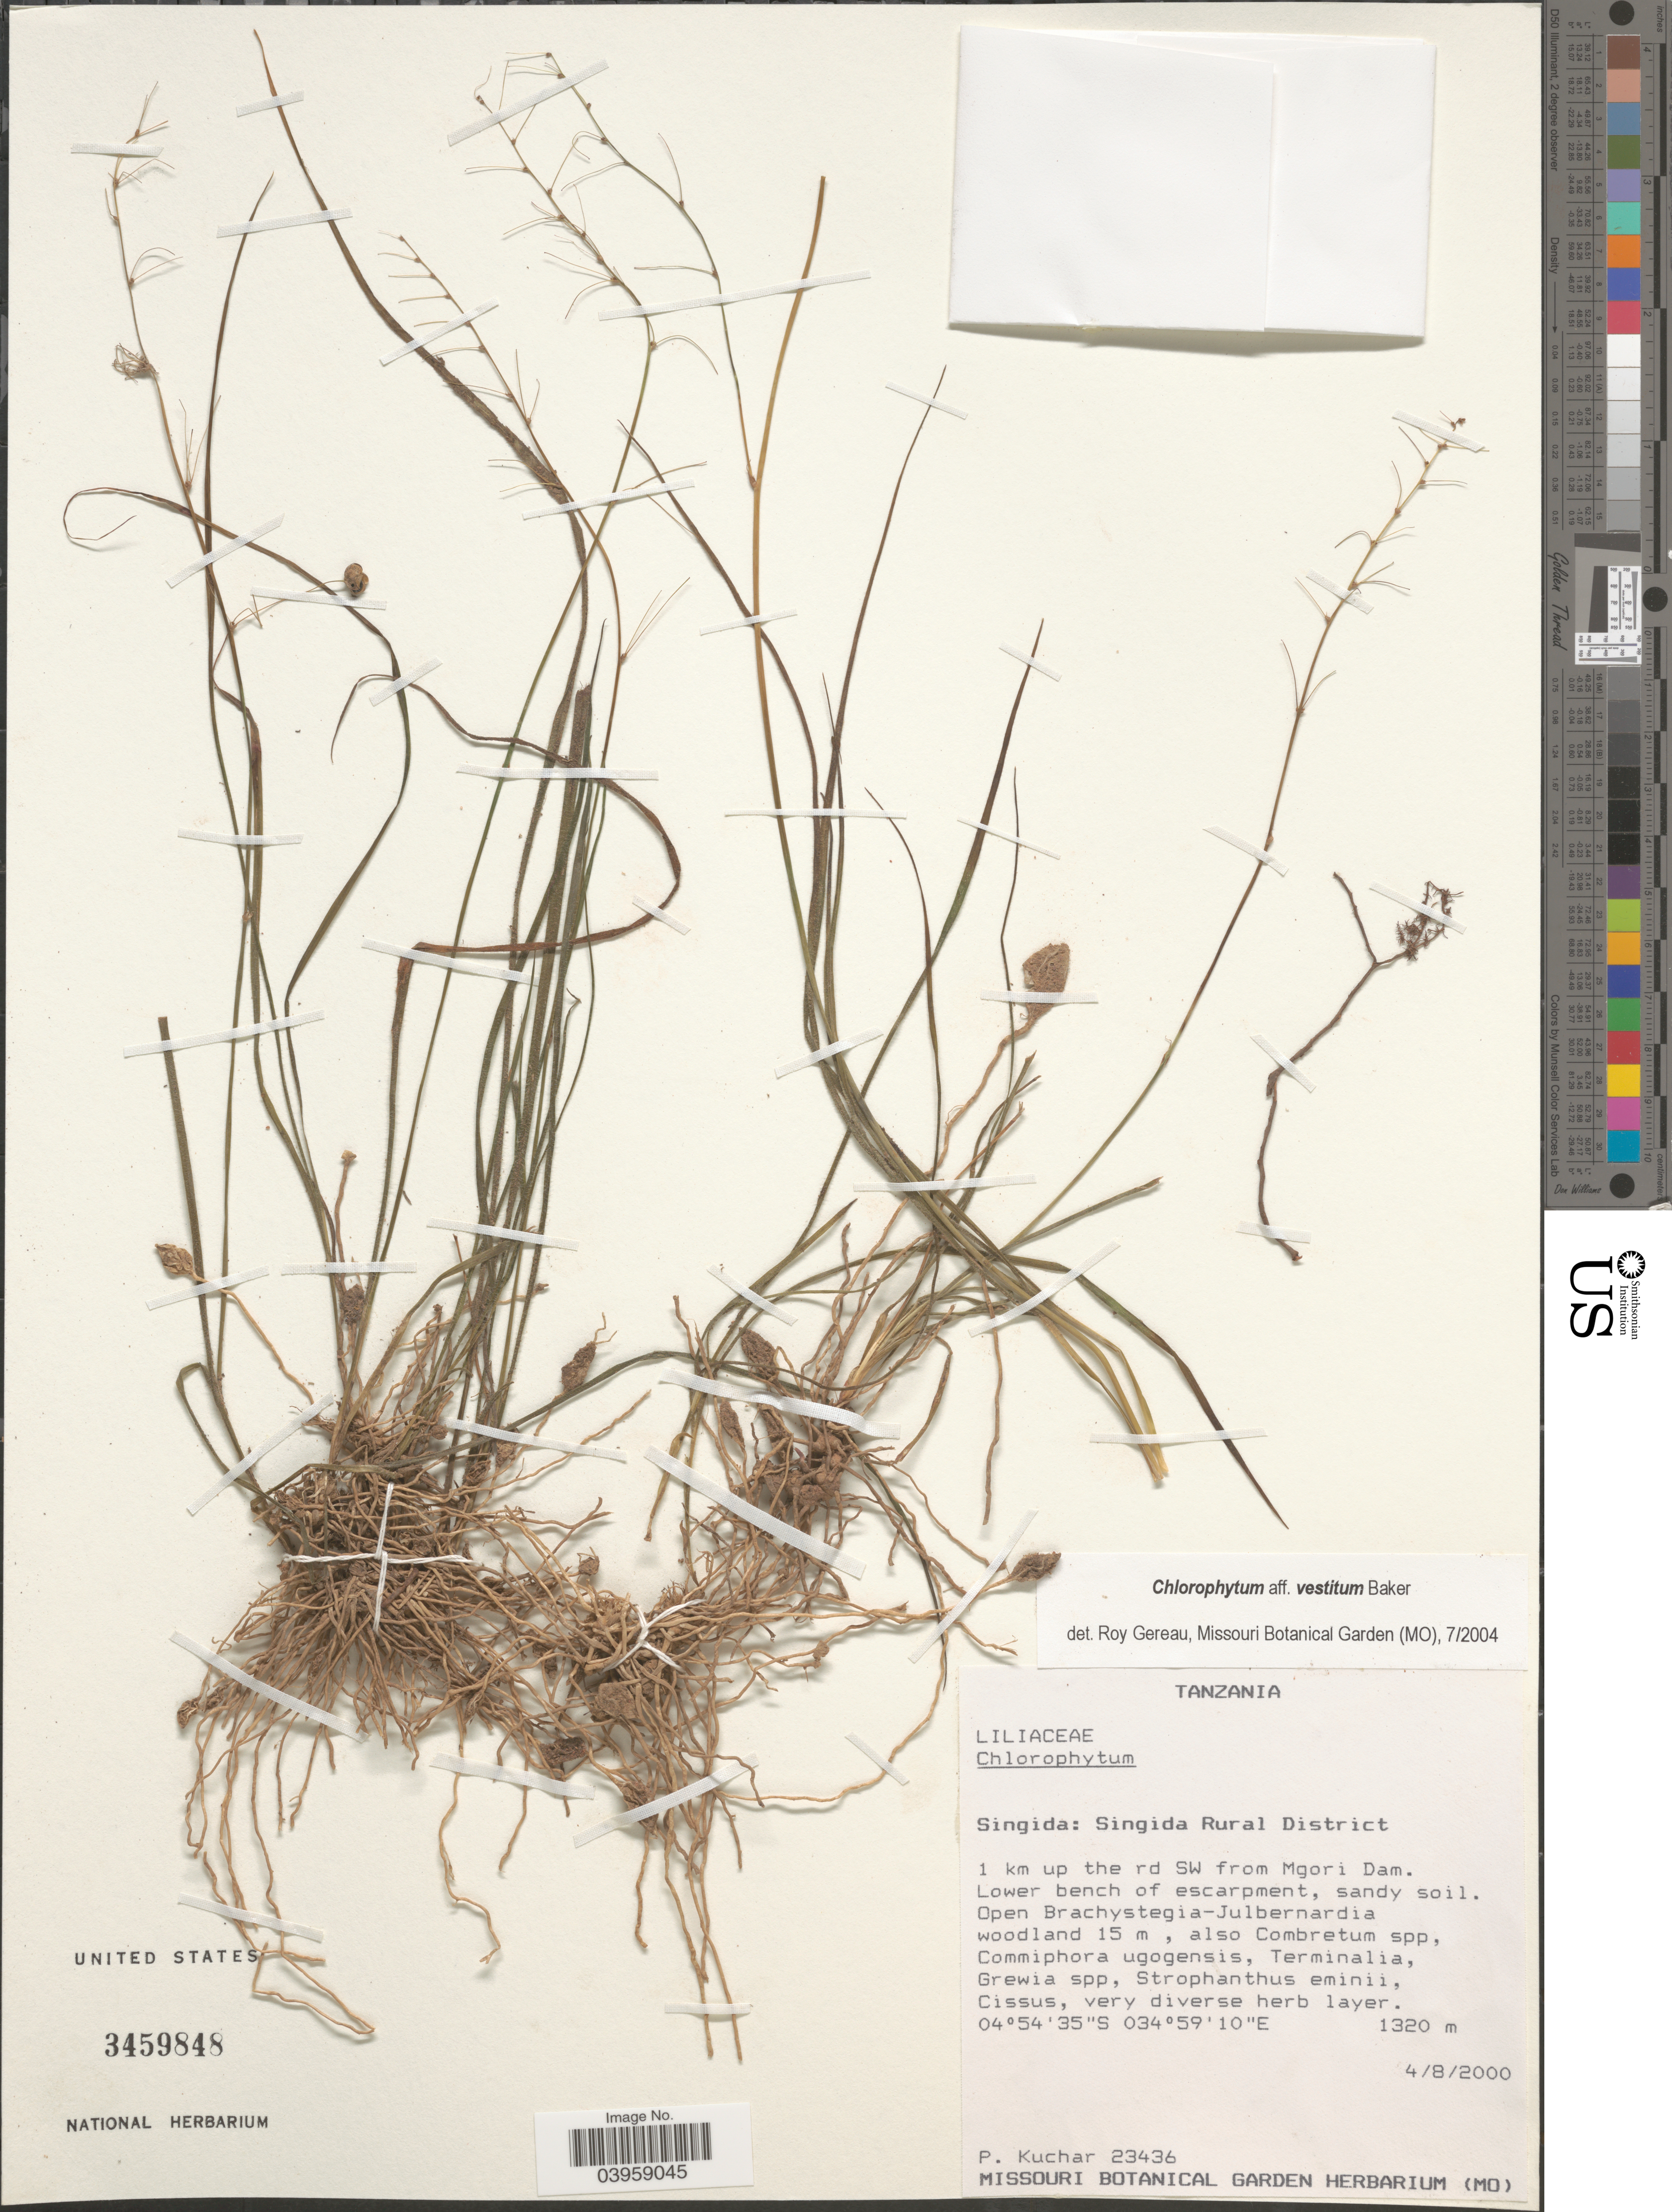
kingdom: Plantae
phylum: Tracheophyta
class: Liliopsida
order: Asparagales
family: Asparagaceae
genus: Chlorophytum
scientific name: Chlorophytum vestitum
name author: Baker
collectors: P. Kuchar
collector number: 23436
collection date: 2000-08-04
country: Tanzania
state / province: Singida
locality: Singida Rural District. 1 km up the rd SW from Mgori Dam. Lower bench of escarpment.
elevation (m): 1320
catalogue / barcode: US 3459848